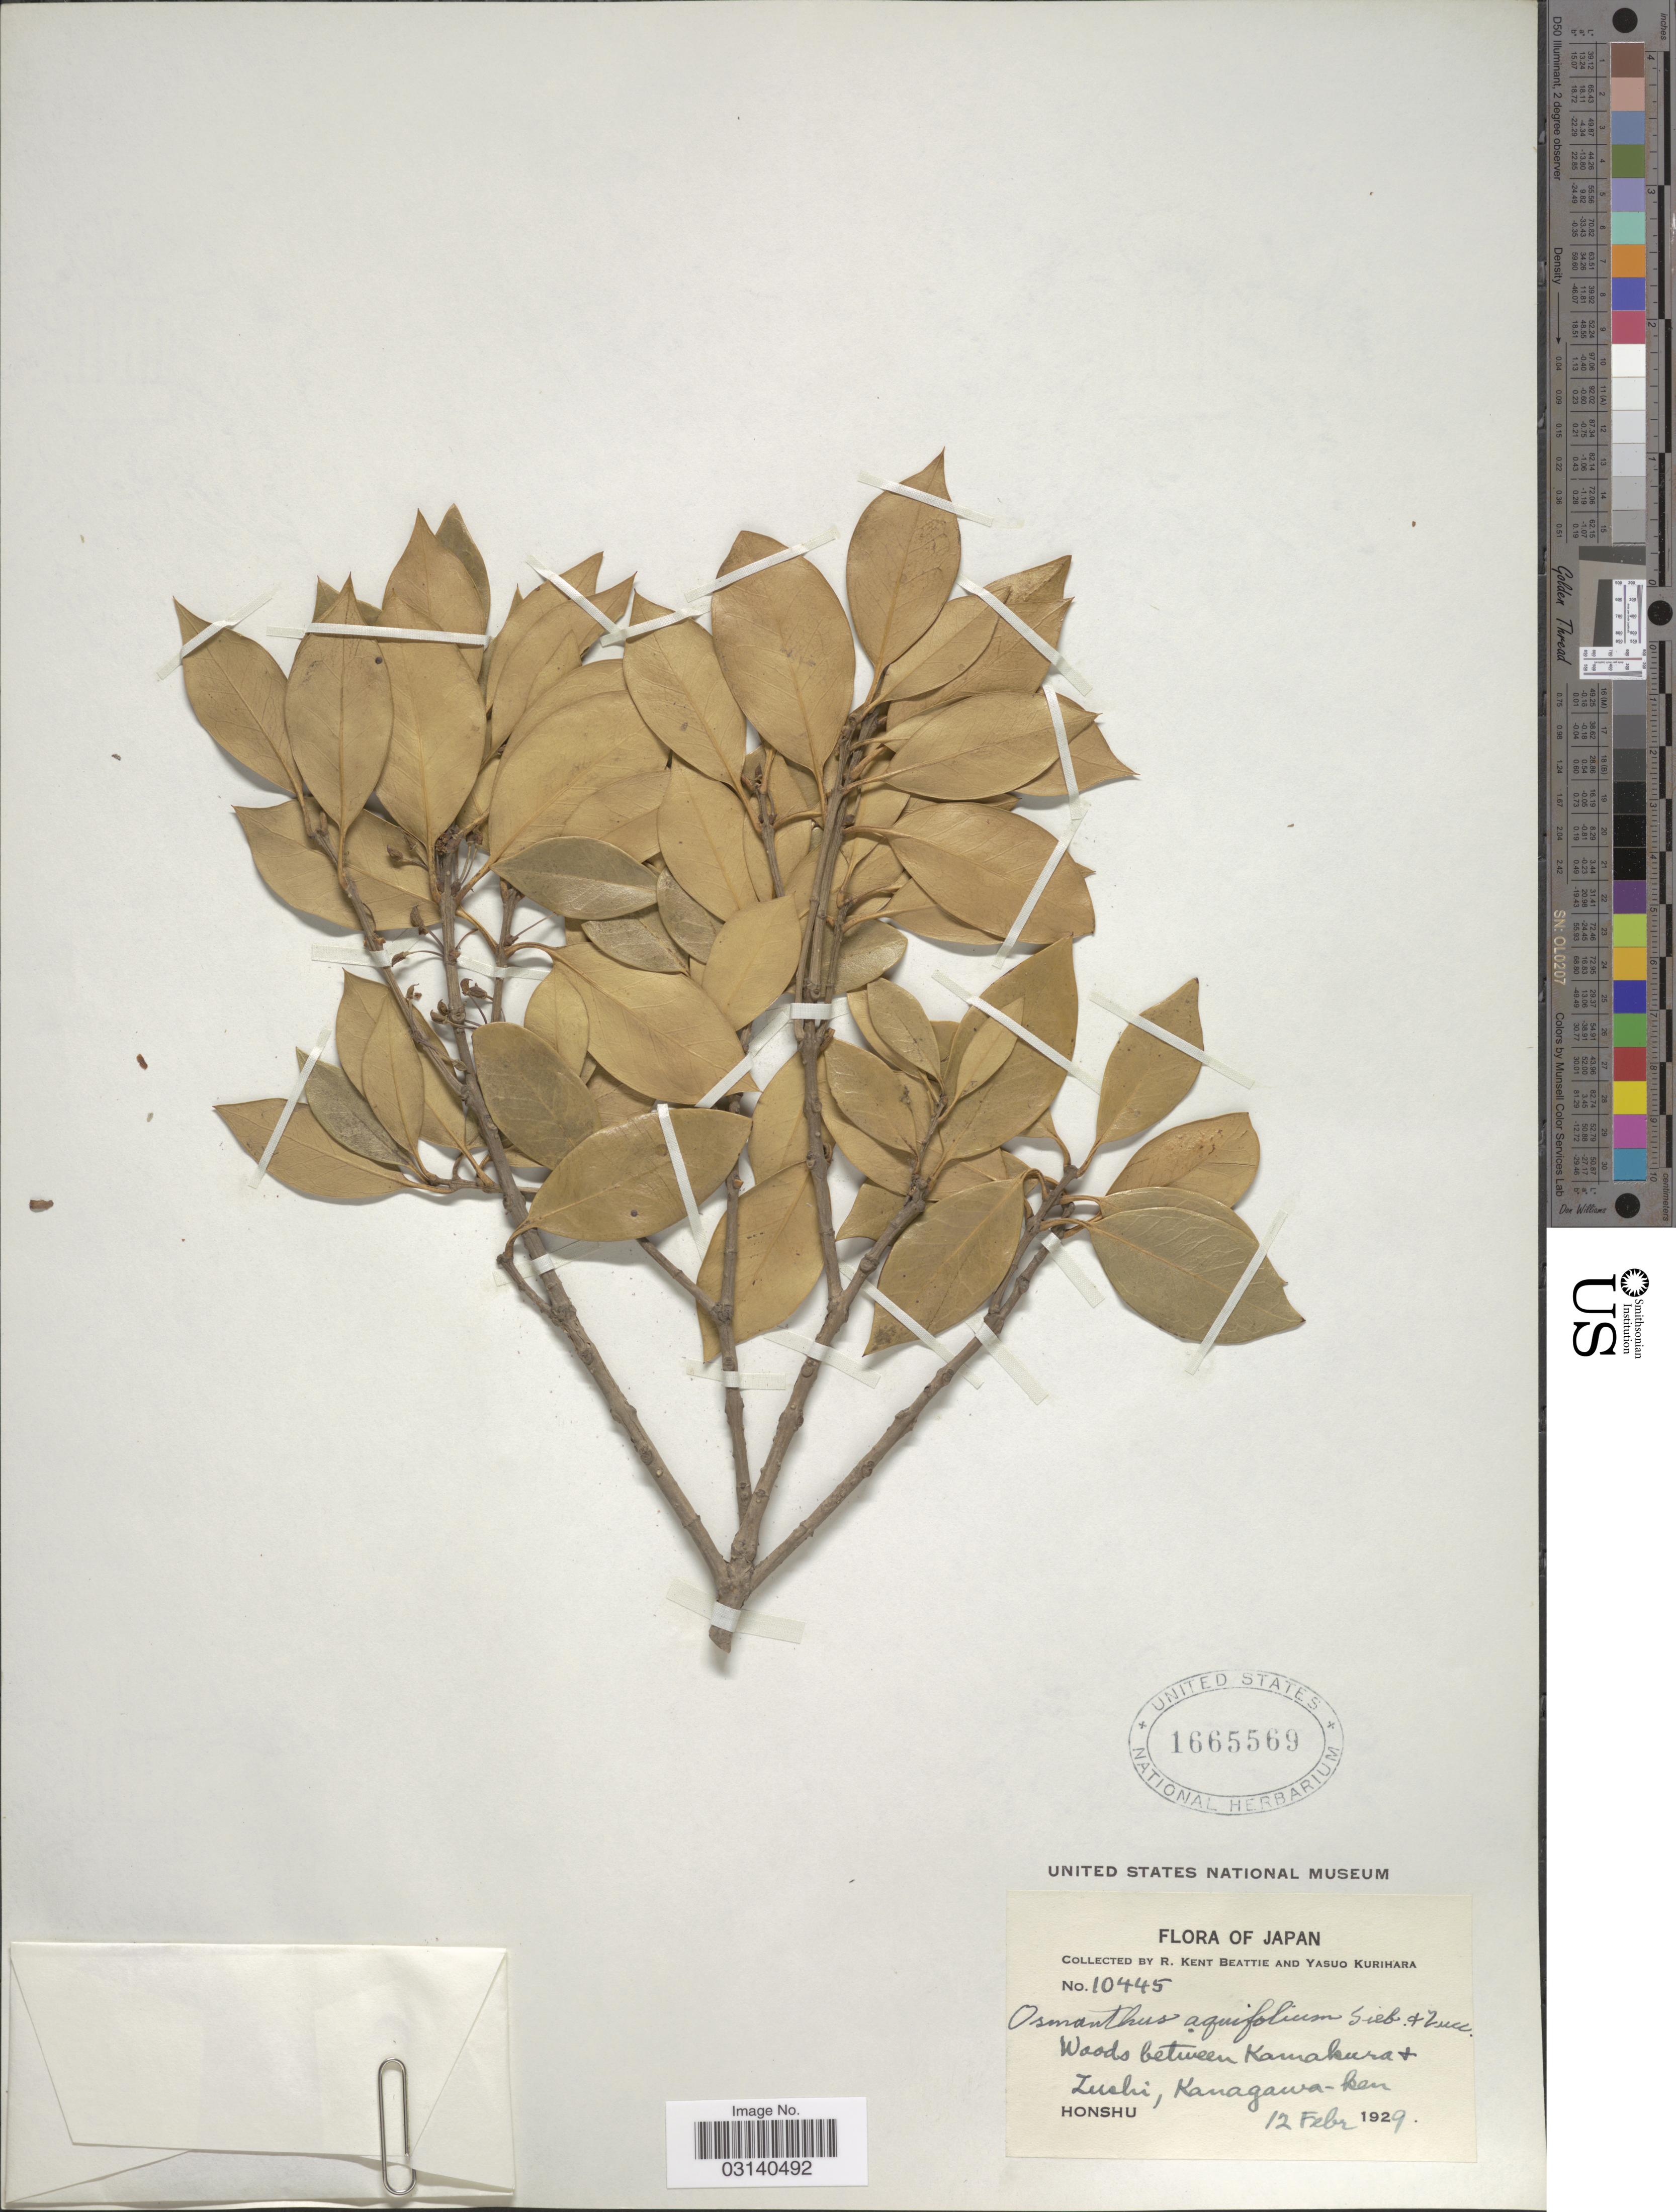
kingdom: Plantae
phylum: Tracheophyta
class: Magnoliopsida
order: Lamiales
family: Oleaceae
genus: Osmanthus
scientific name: Osmanthus aquifolium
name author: (Siebold & Zucc.) J. Dix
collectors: R. K. Beattie & Y. Kurihara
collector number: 10445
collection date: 1929-02-12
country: Japan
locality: Woods between Kamakura + Zushi, Kanagawa-ken.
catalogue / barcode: US 1665569